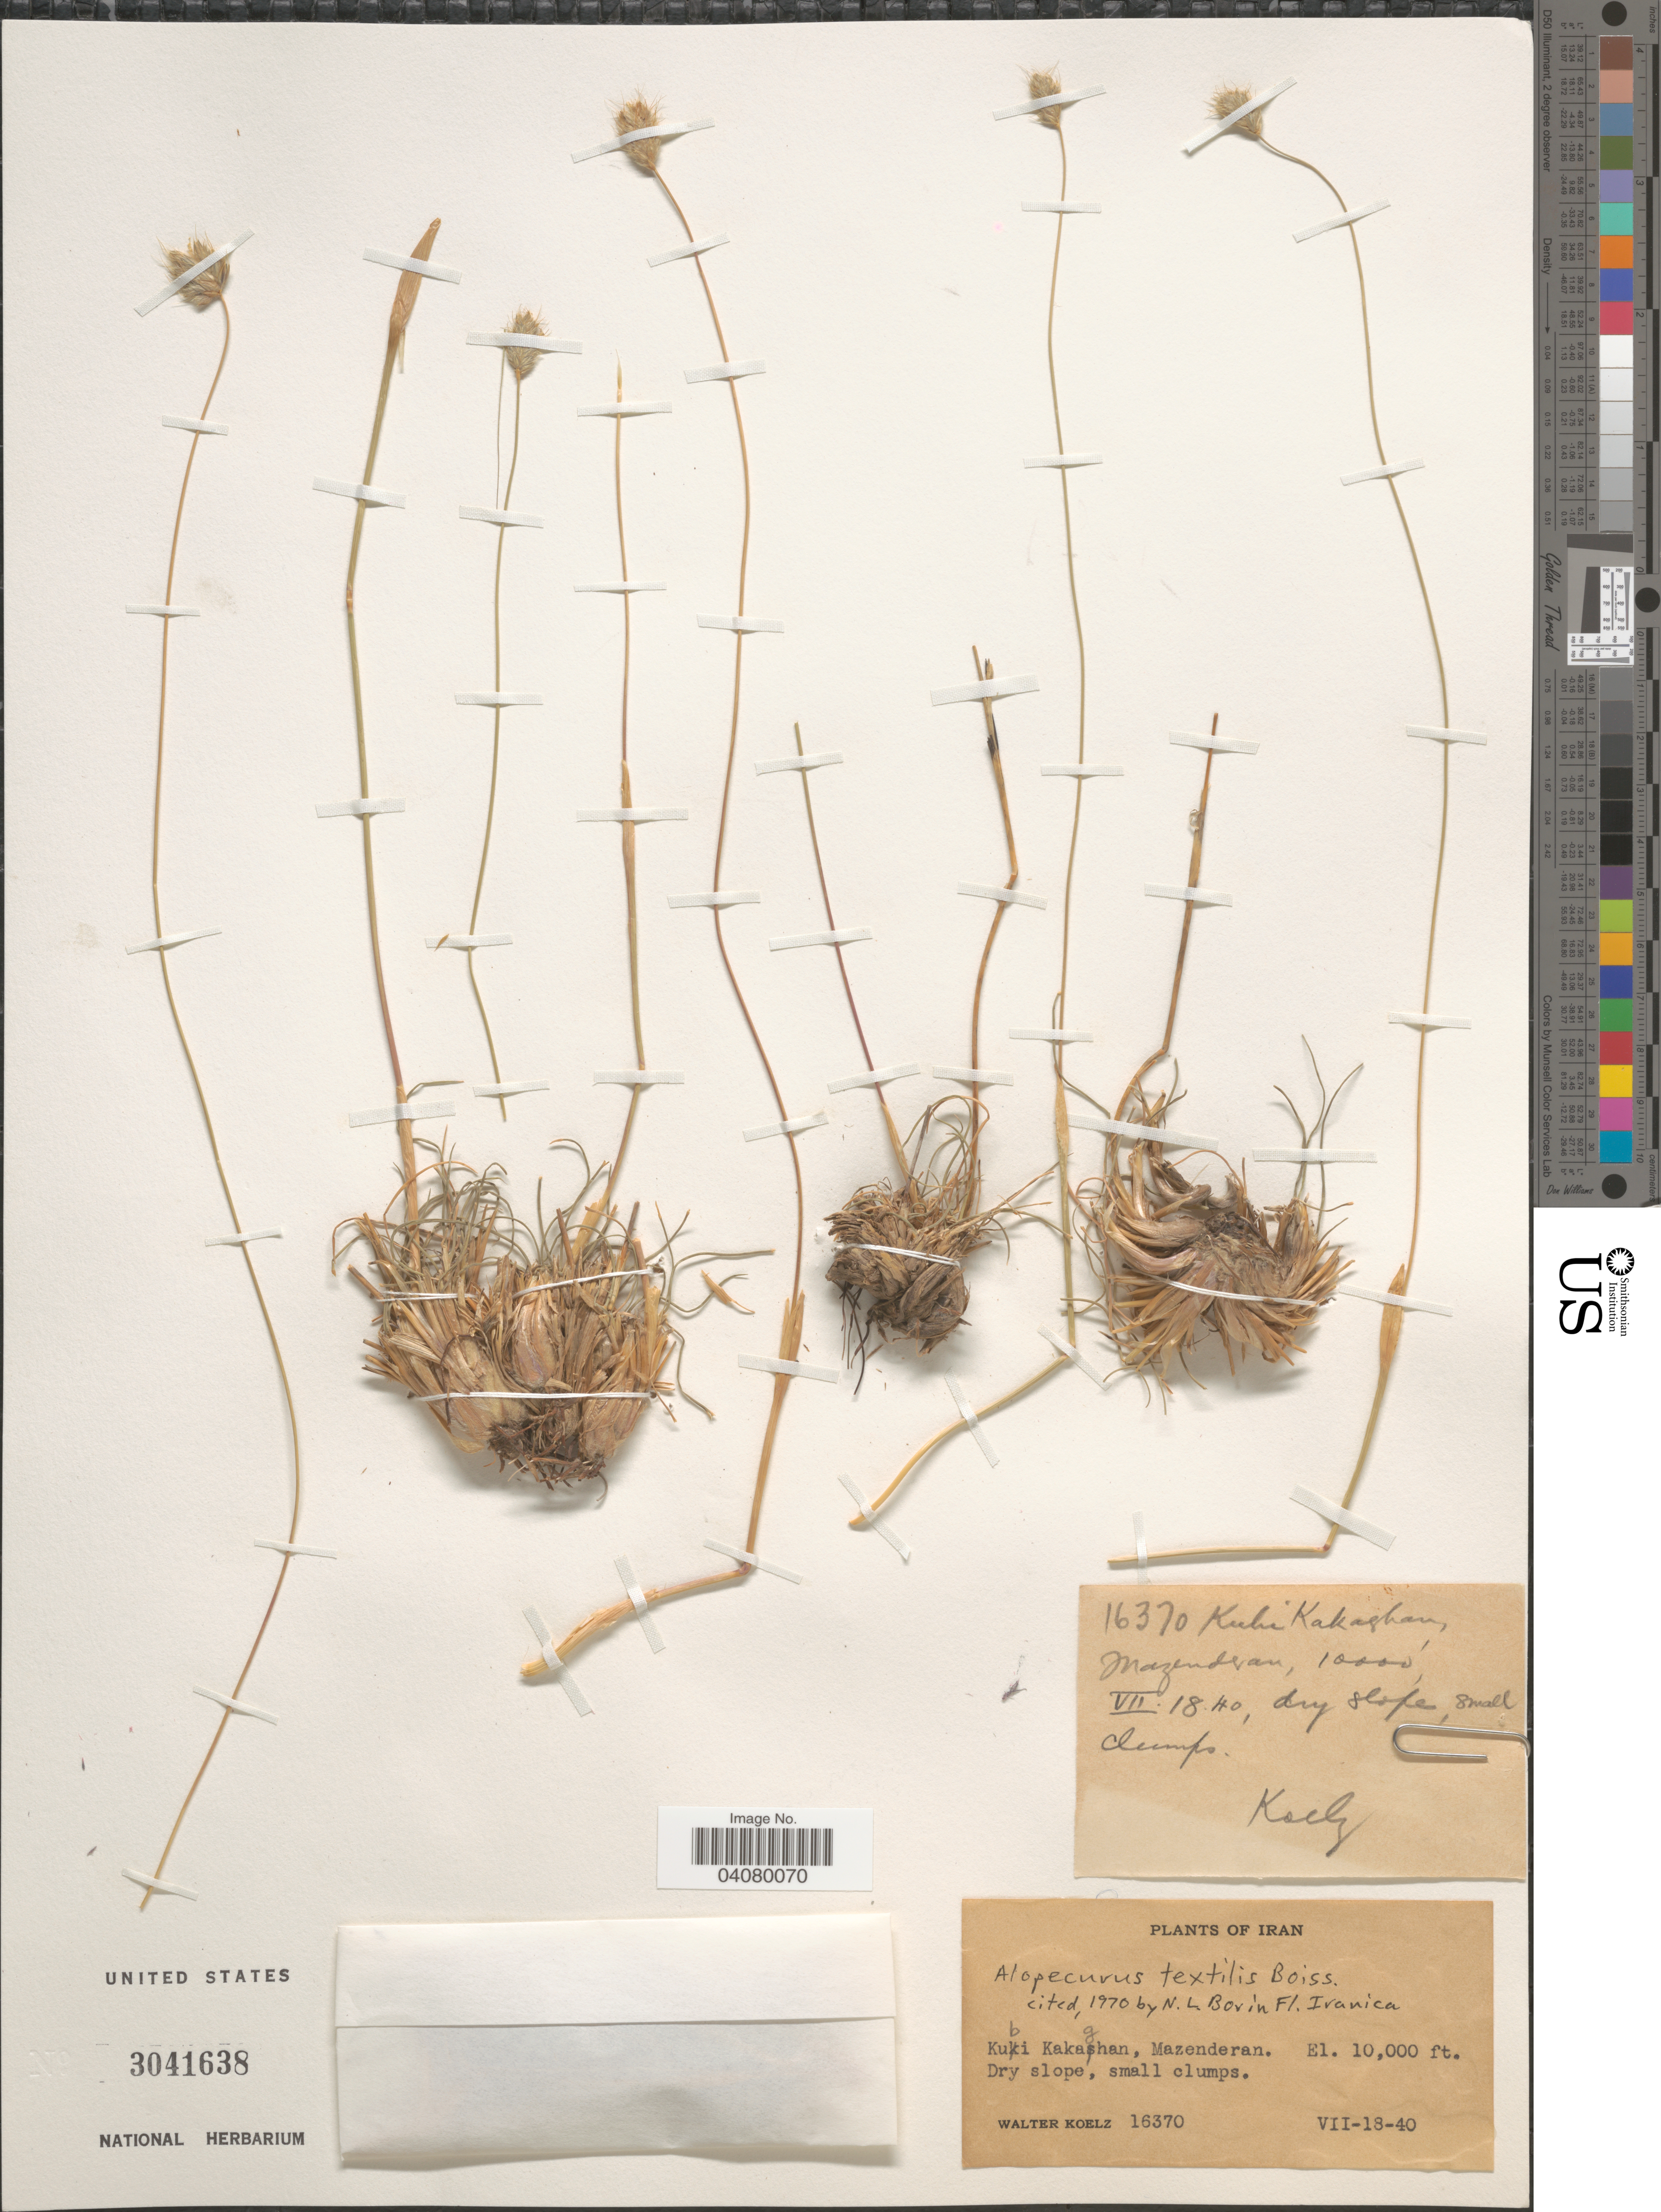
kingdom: Plantae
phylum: Tracheophyta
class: Liliopsida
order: Poales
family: Poaceae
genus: Alopecurus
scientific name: Alopecurus textilis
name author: Boiss.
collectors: W. N. Koelz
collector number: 16370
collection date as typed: Transcribed d/m/y: 18/7/40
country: Iran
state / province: Mazandaran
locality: Kubi Kakaghan, Mazenderan.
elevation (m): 3048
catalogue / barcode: US 3041638